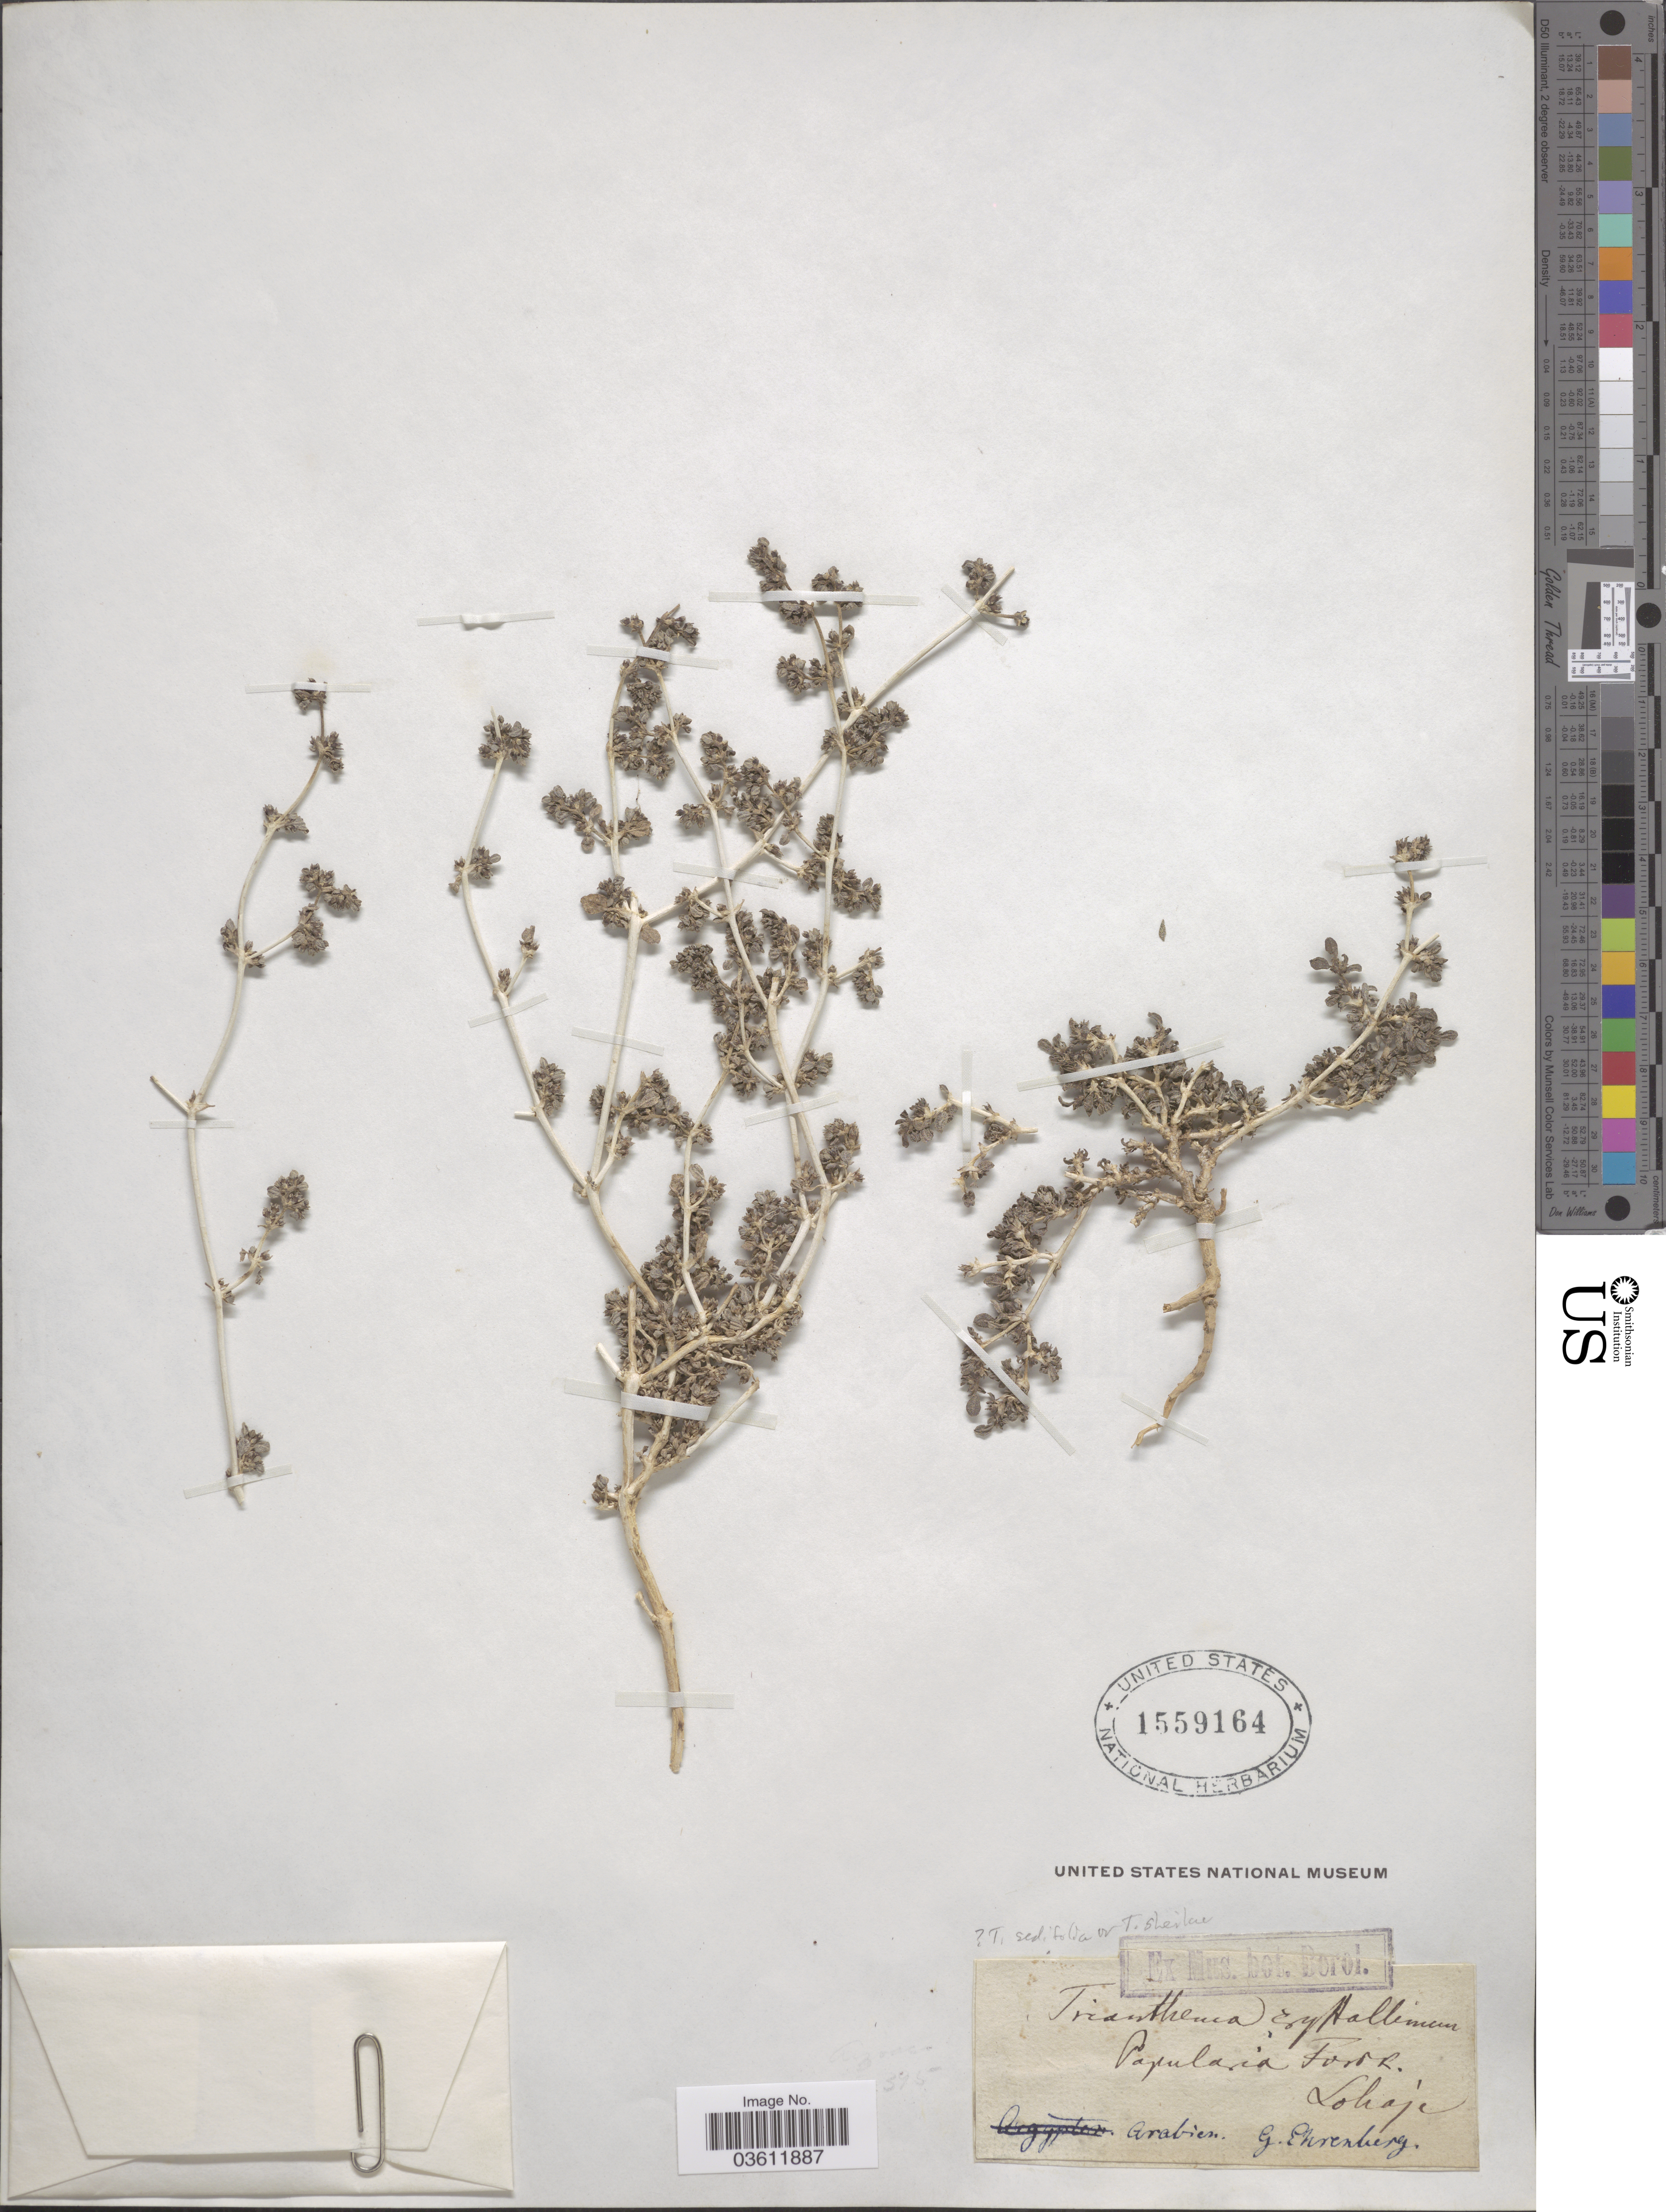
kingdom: Plantae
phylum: Tracheophyta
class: Magnoliopsida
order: Caryophyllales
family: Aizoaceae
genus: Trianthema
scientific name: Trianthema crystallinum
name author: (Forssk.) Vahl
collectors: G. Ehrenberg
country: Saudi Arabia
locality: Lohaje. [unsure placement] Arabien.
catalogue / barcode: US 1559164